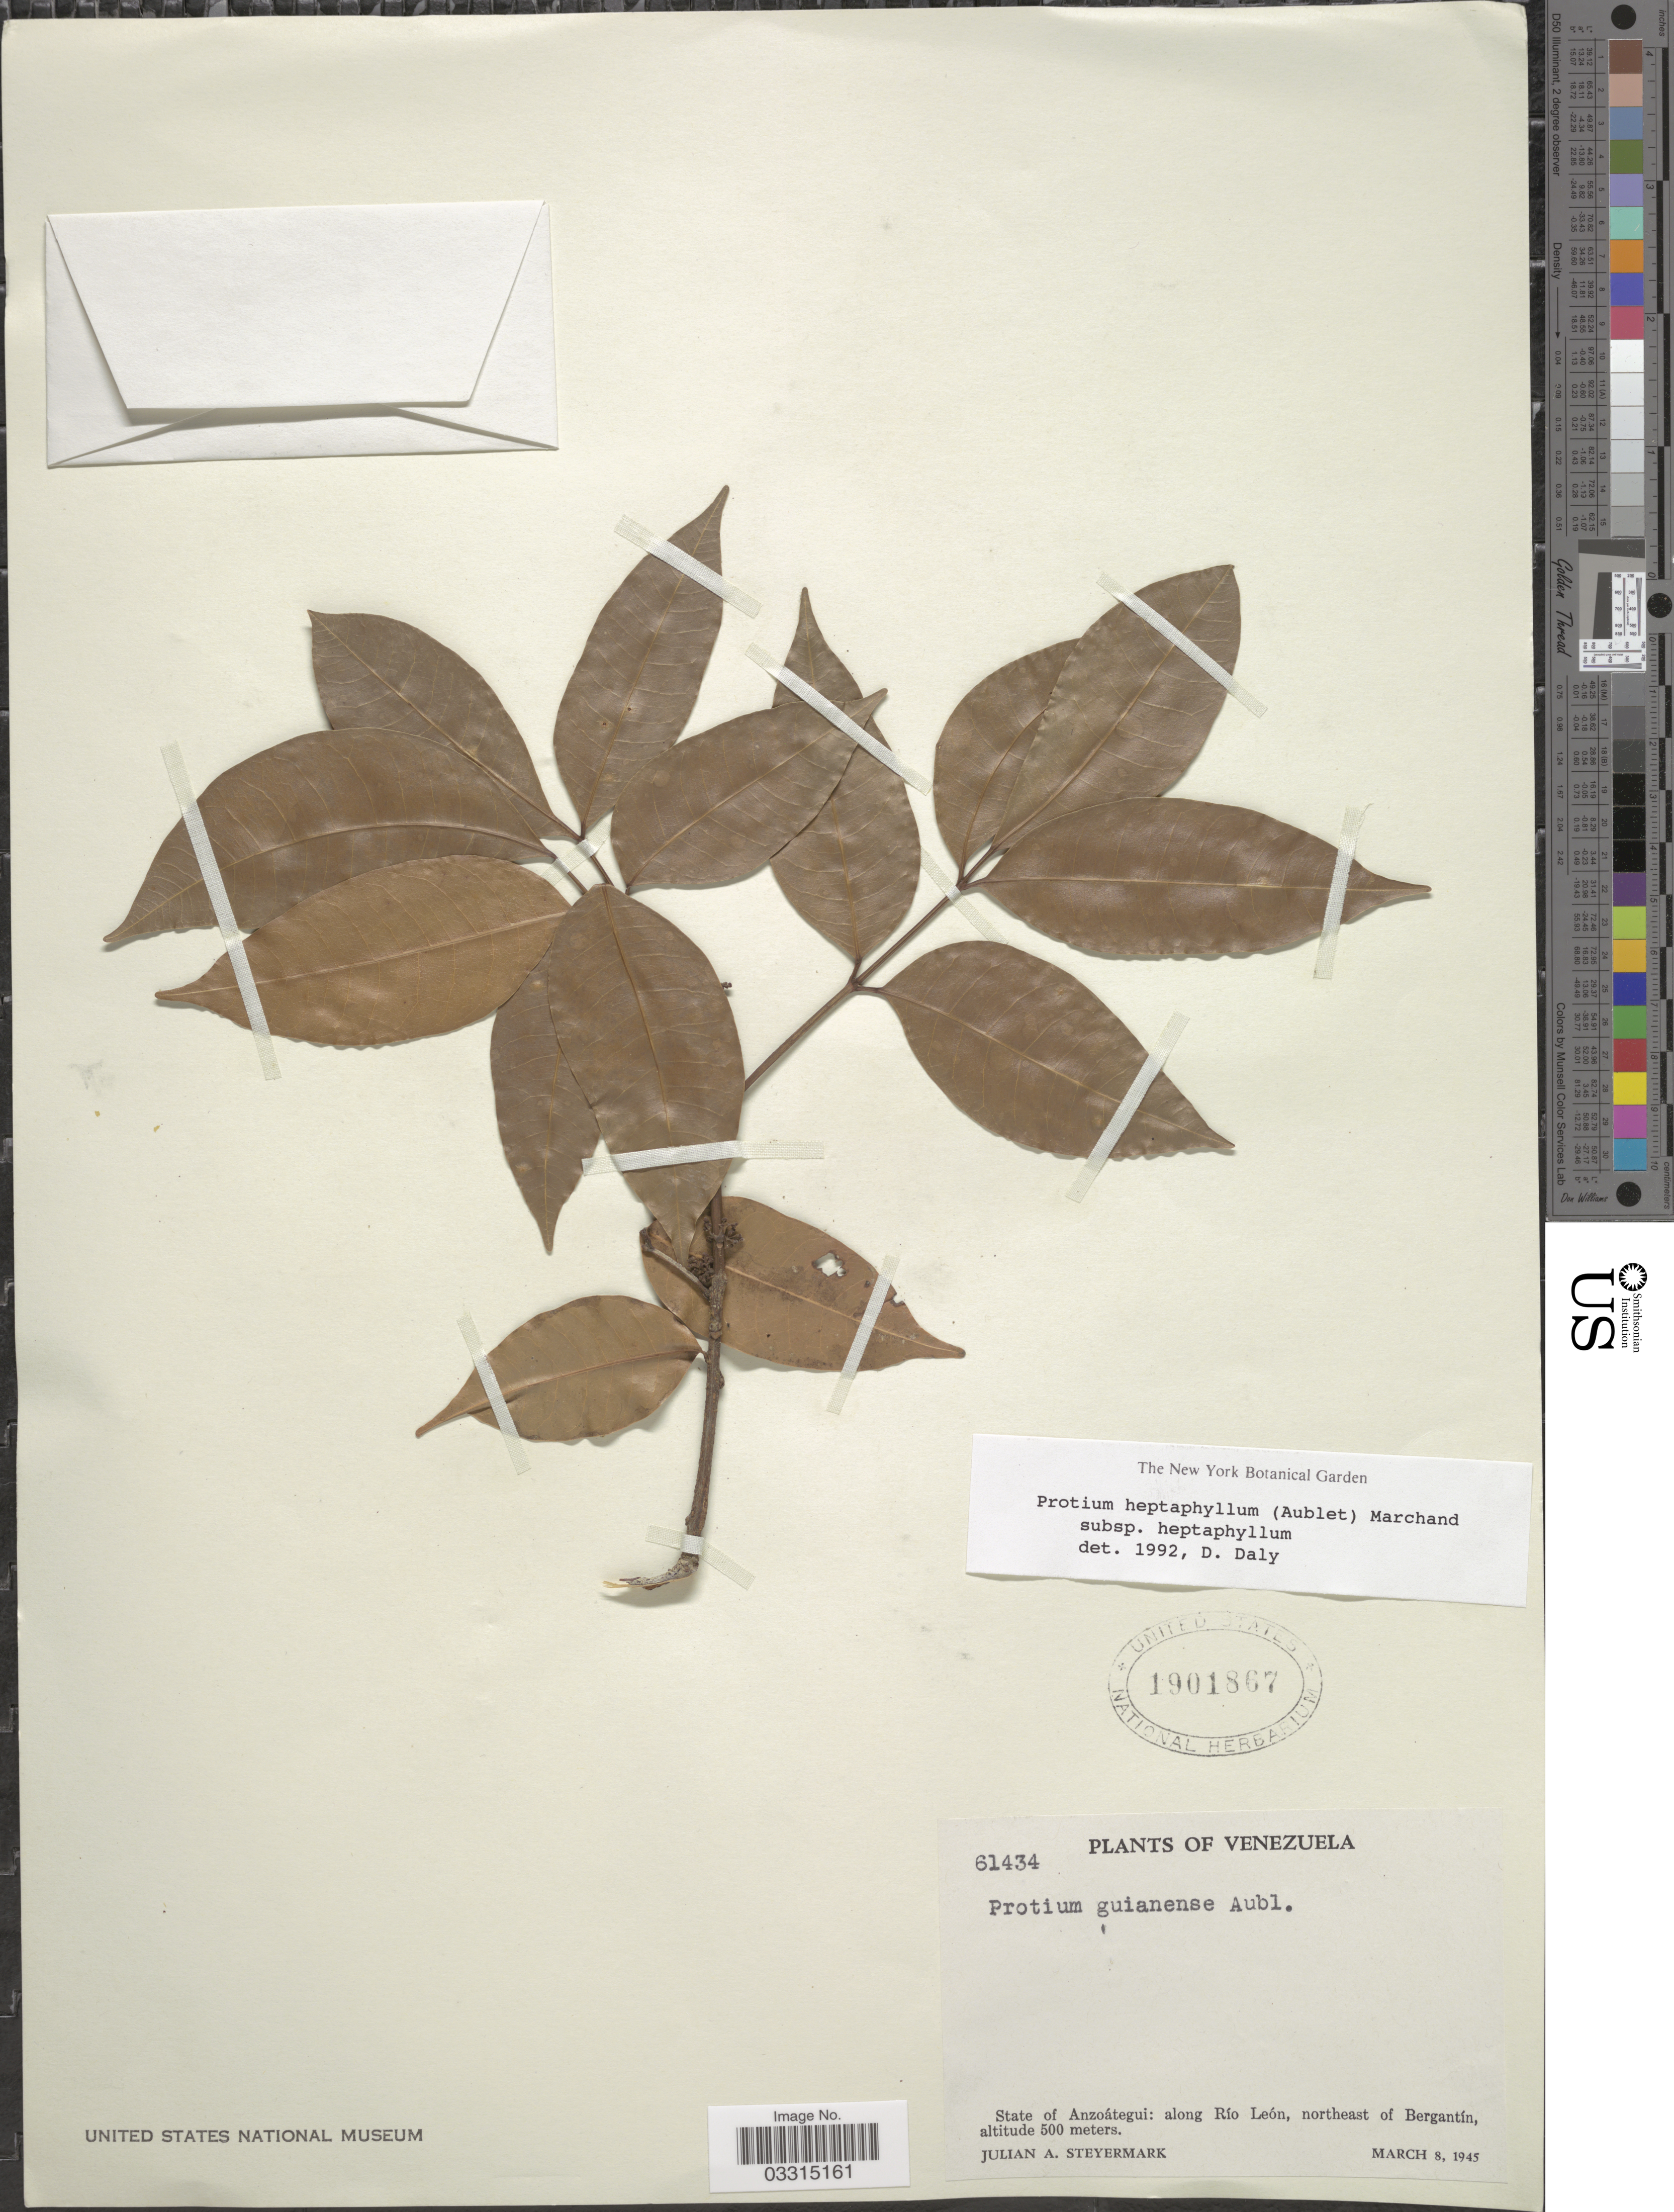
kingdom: Plantae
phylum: Tracheophyta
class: Magnoliopsida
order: Sapindales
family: Burseraceae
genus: Protium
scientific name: Protium heptaphyllum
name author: (Aubl.) Marchand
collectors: J. Steyermark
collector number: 61434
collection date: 1945-03-08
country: Venezuela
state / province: Anzoategui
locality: Along Río León, northeast of Bergantín.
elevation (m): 500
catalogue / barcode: US 1901867